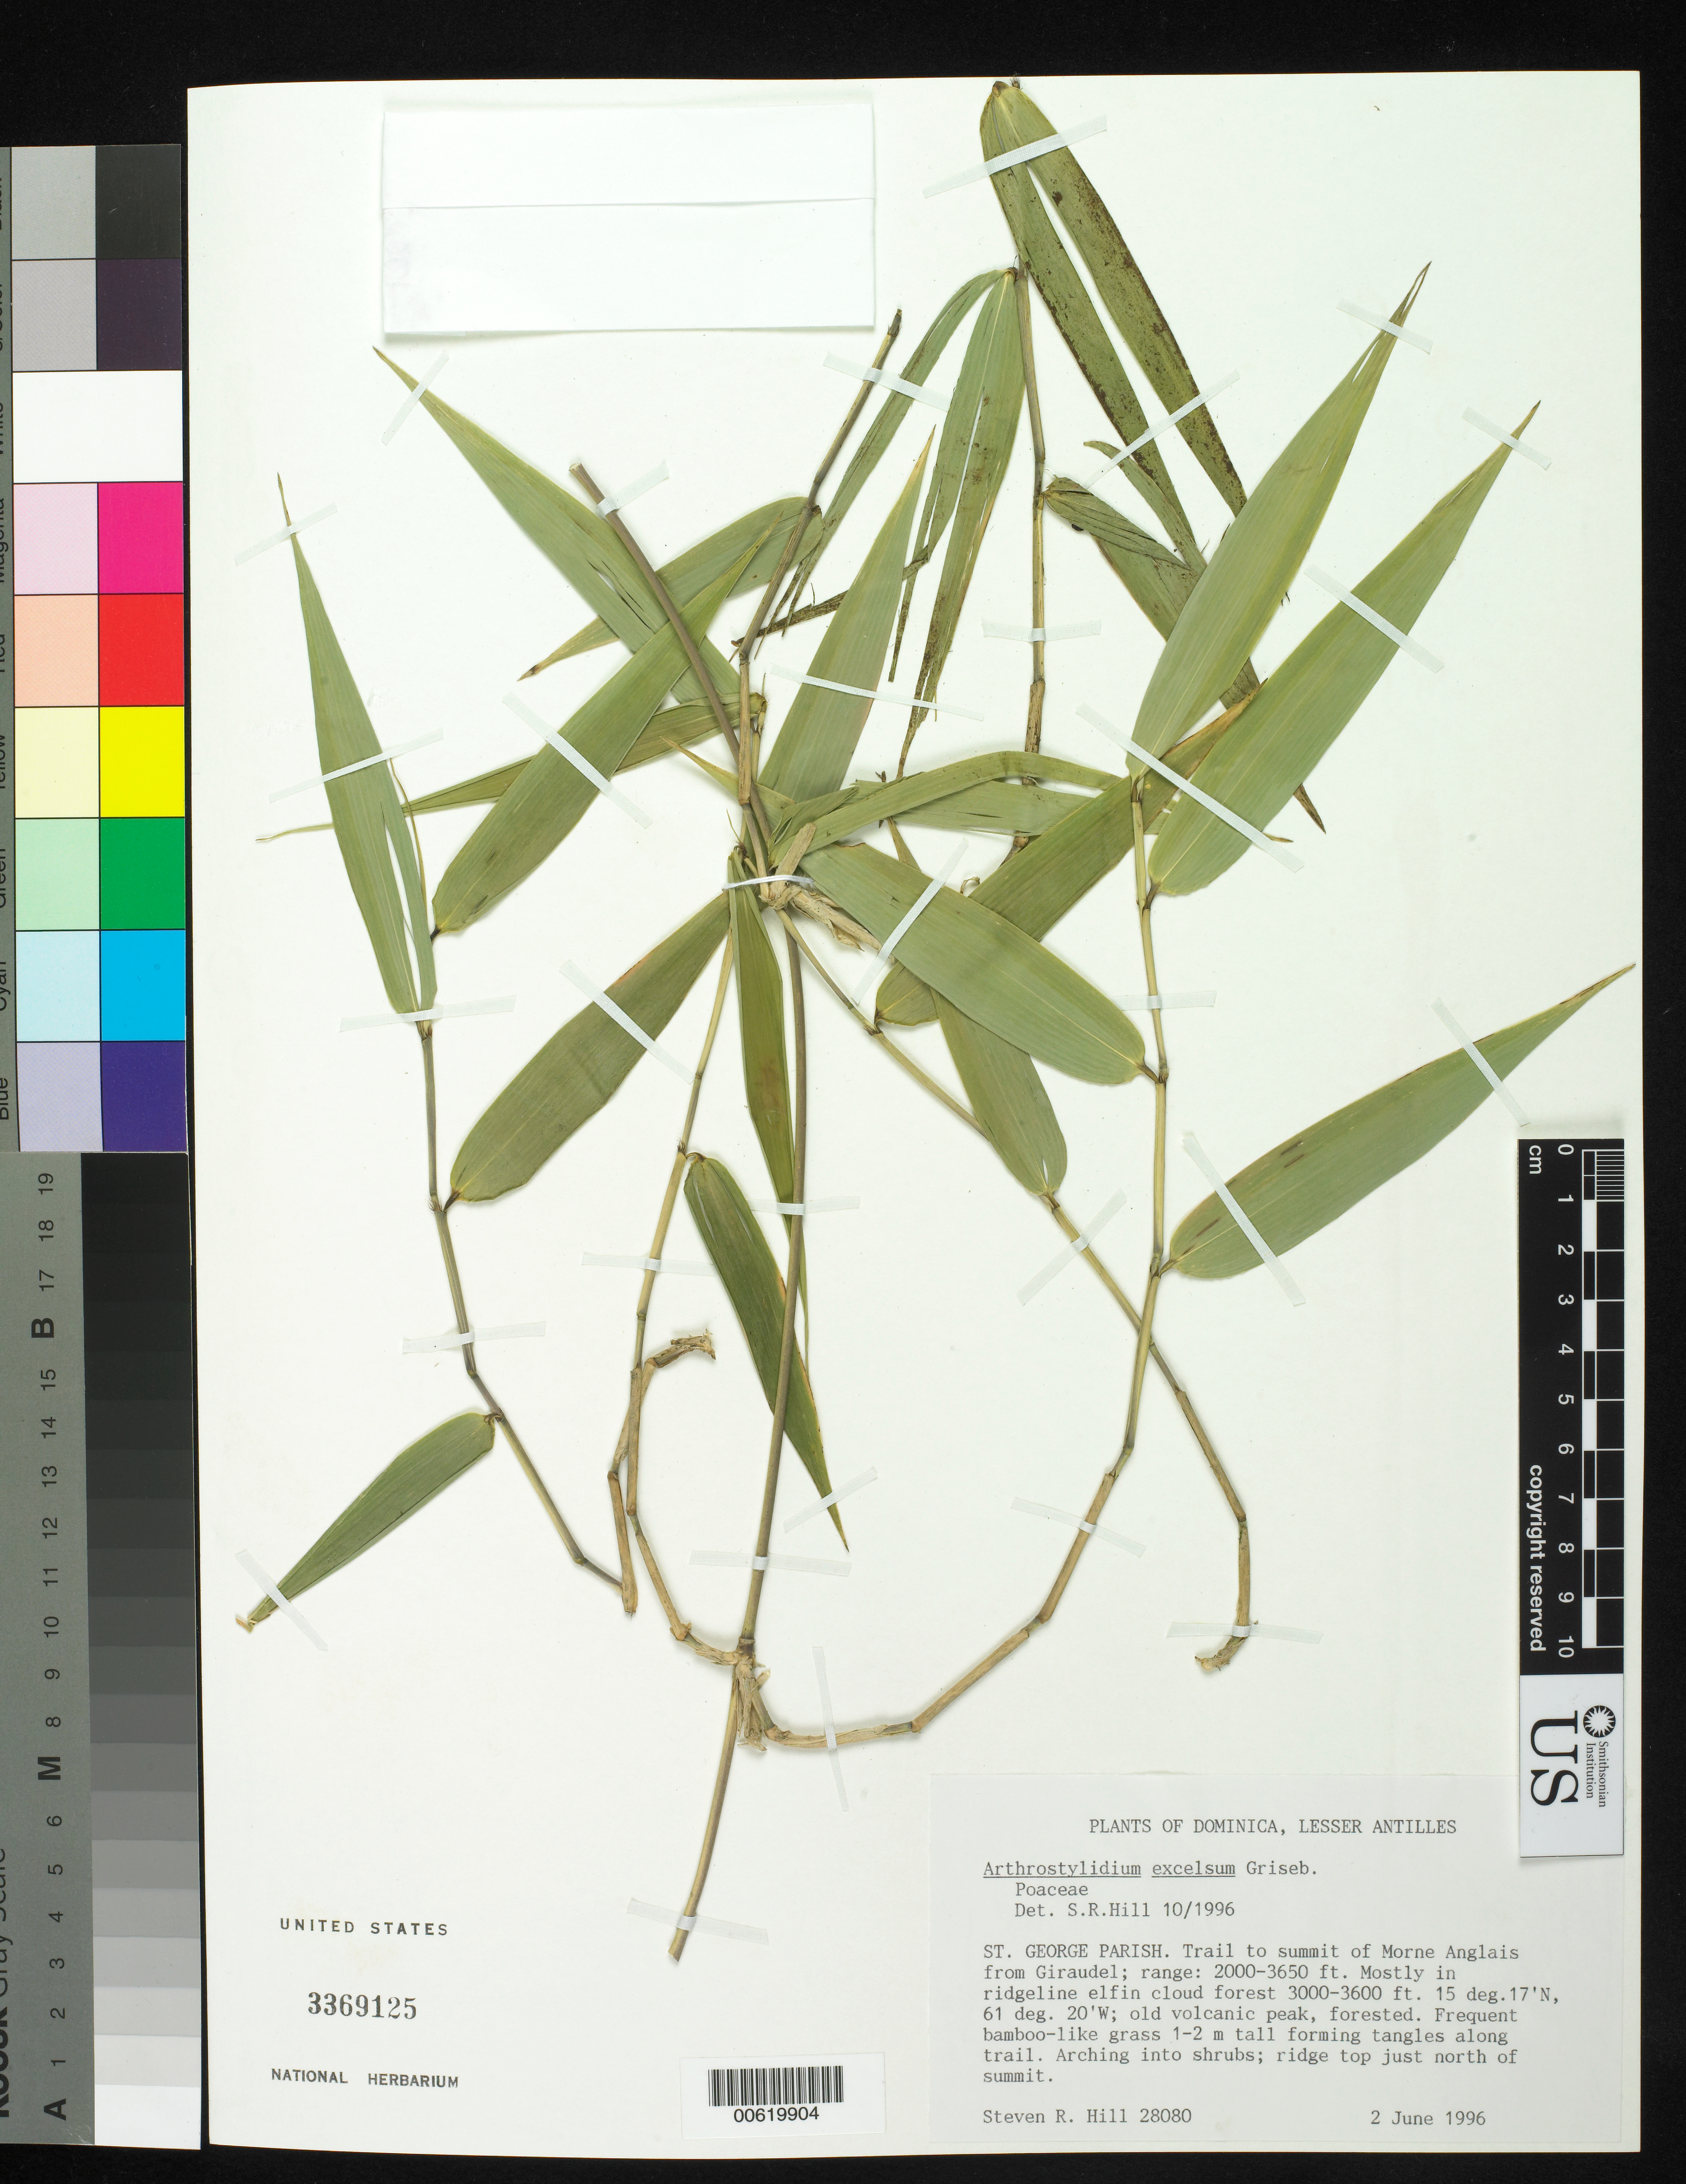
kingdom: Plantae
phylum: Tracheophyta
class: Liliopsida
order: Poales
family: Poaceae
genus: Arthrostylidium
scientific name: Arthrostylidium excelsum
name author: Griseb.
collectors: S. R. Hill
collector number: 28080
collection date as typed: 02 Jun 1996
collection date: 1996-06-02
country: Dominica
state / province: St. George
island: Dominica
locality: Summit of morne anglais from graudel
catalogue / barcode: US 3369125